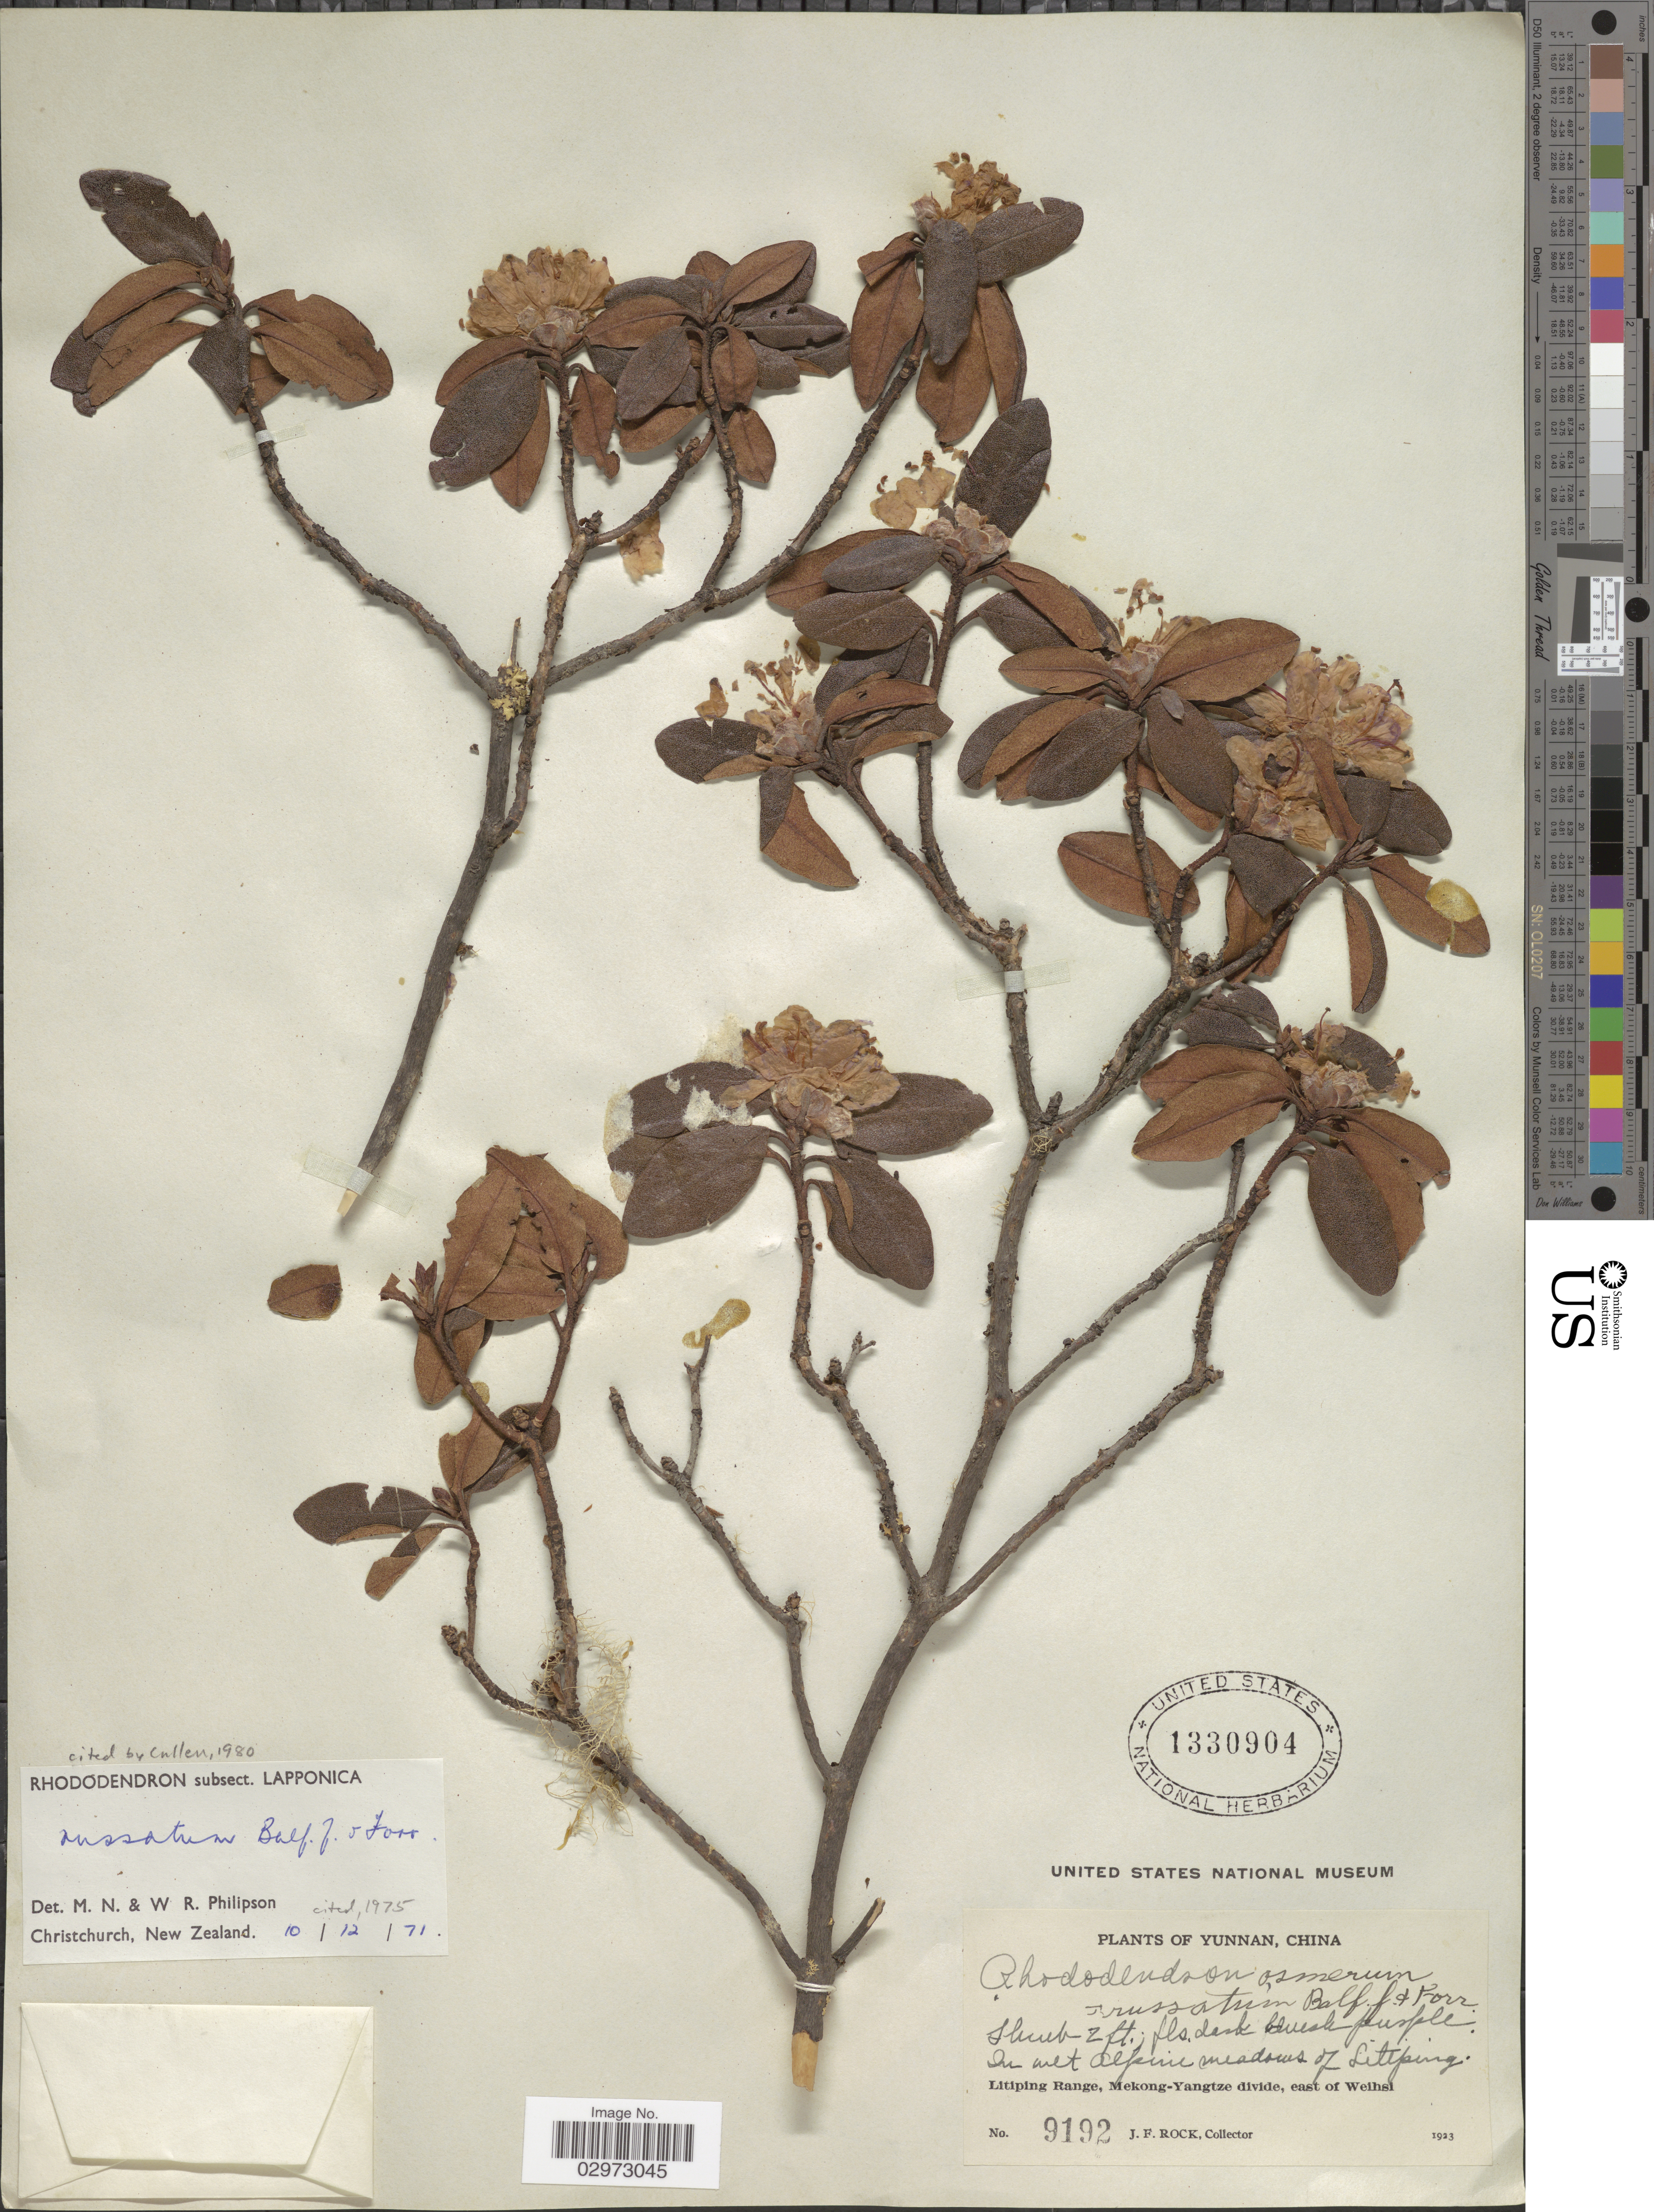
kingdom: Plantae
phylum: Tracheophyta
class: Magnoliopsida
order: Ericales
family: Ericaceae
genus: Rhododendron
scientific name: Rhododendron russatum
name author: Balf. f. & Forrest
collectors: J. Rock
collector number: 9192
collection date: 1923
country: China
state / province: Yunnan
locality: In wet Alpine meadows of Litiping. Litiping Range, Mekong-Yangtze divide, east of Weihsi.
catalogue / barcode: US 1330904